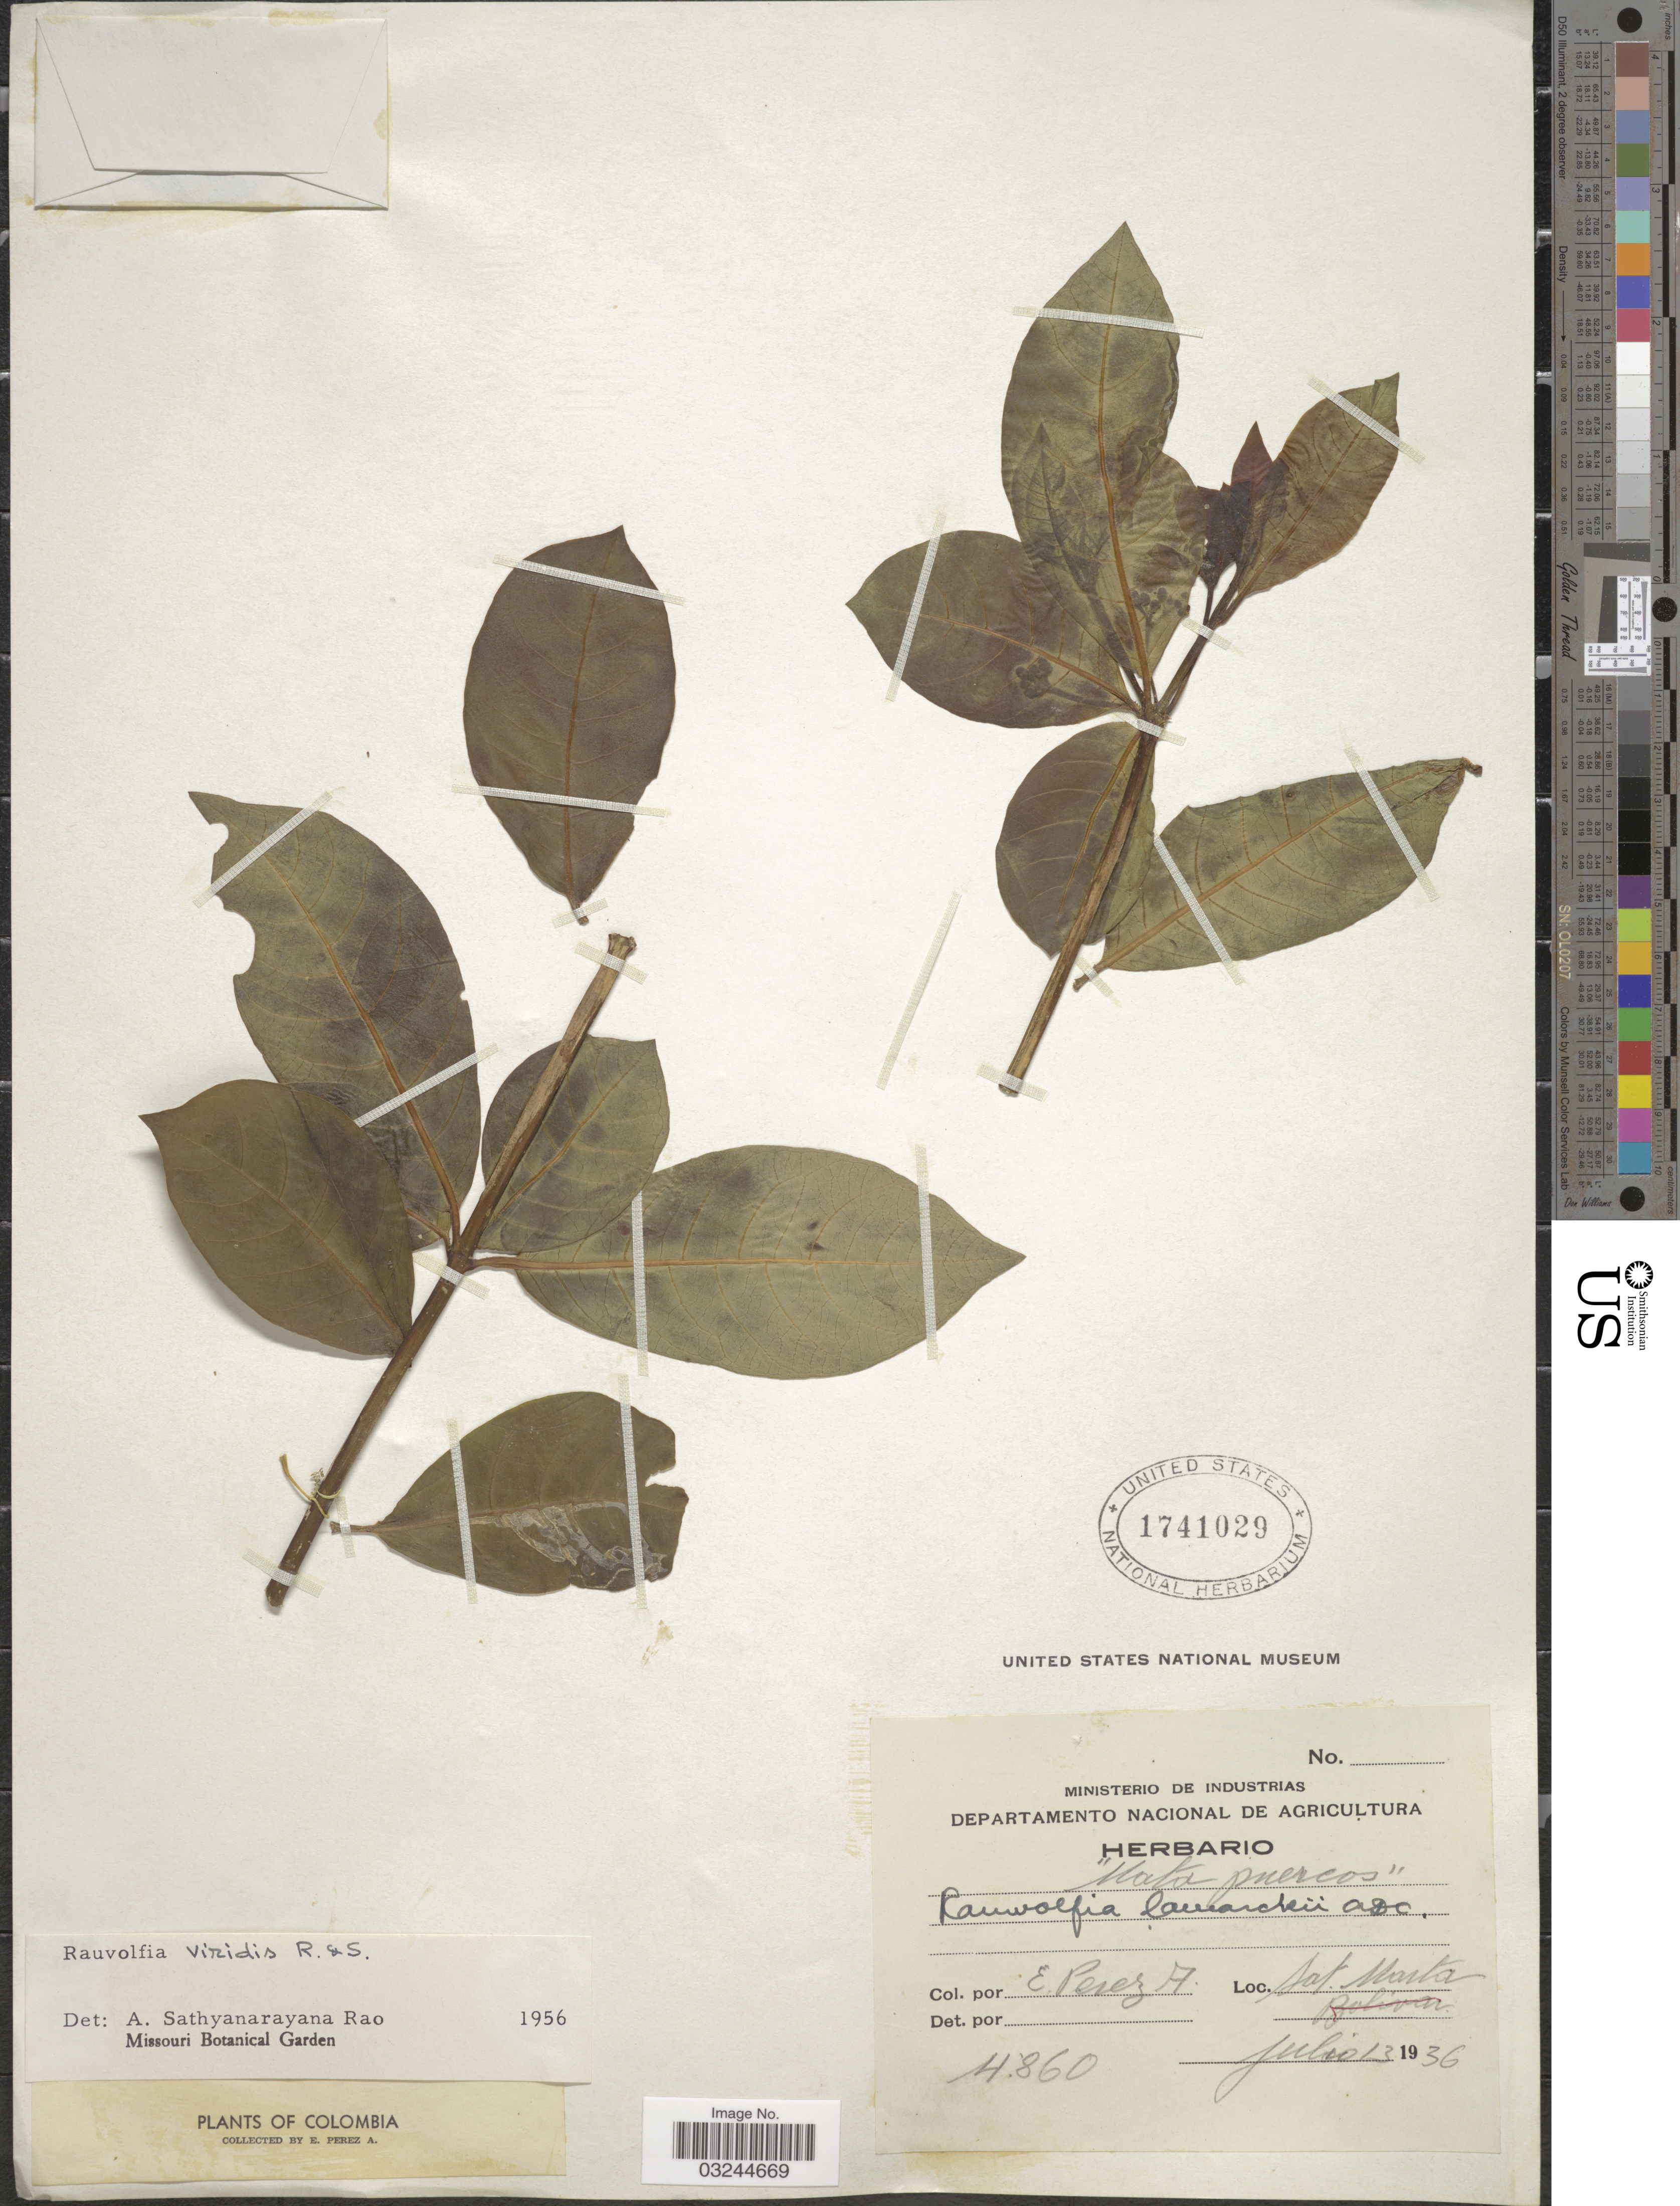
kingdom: Plantae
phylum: Tracheophyta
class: Magnoliopsida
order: Gentianales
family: Apocynaceae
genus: Rauvolfia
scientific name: Rauvolfia viridis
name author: Willd. ex Roem. & Schult.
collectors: E. Pérez Arbeláez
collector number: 4860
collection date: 1936-07-13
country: Colombia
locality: Sat. Marta.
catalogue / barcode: US 1741029